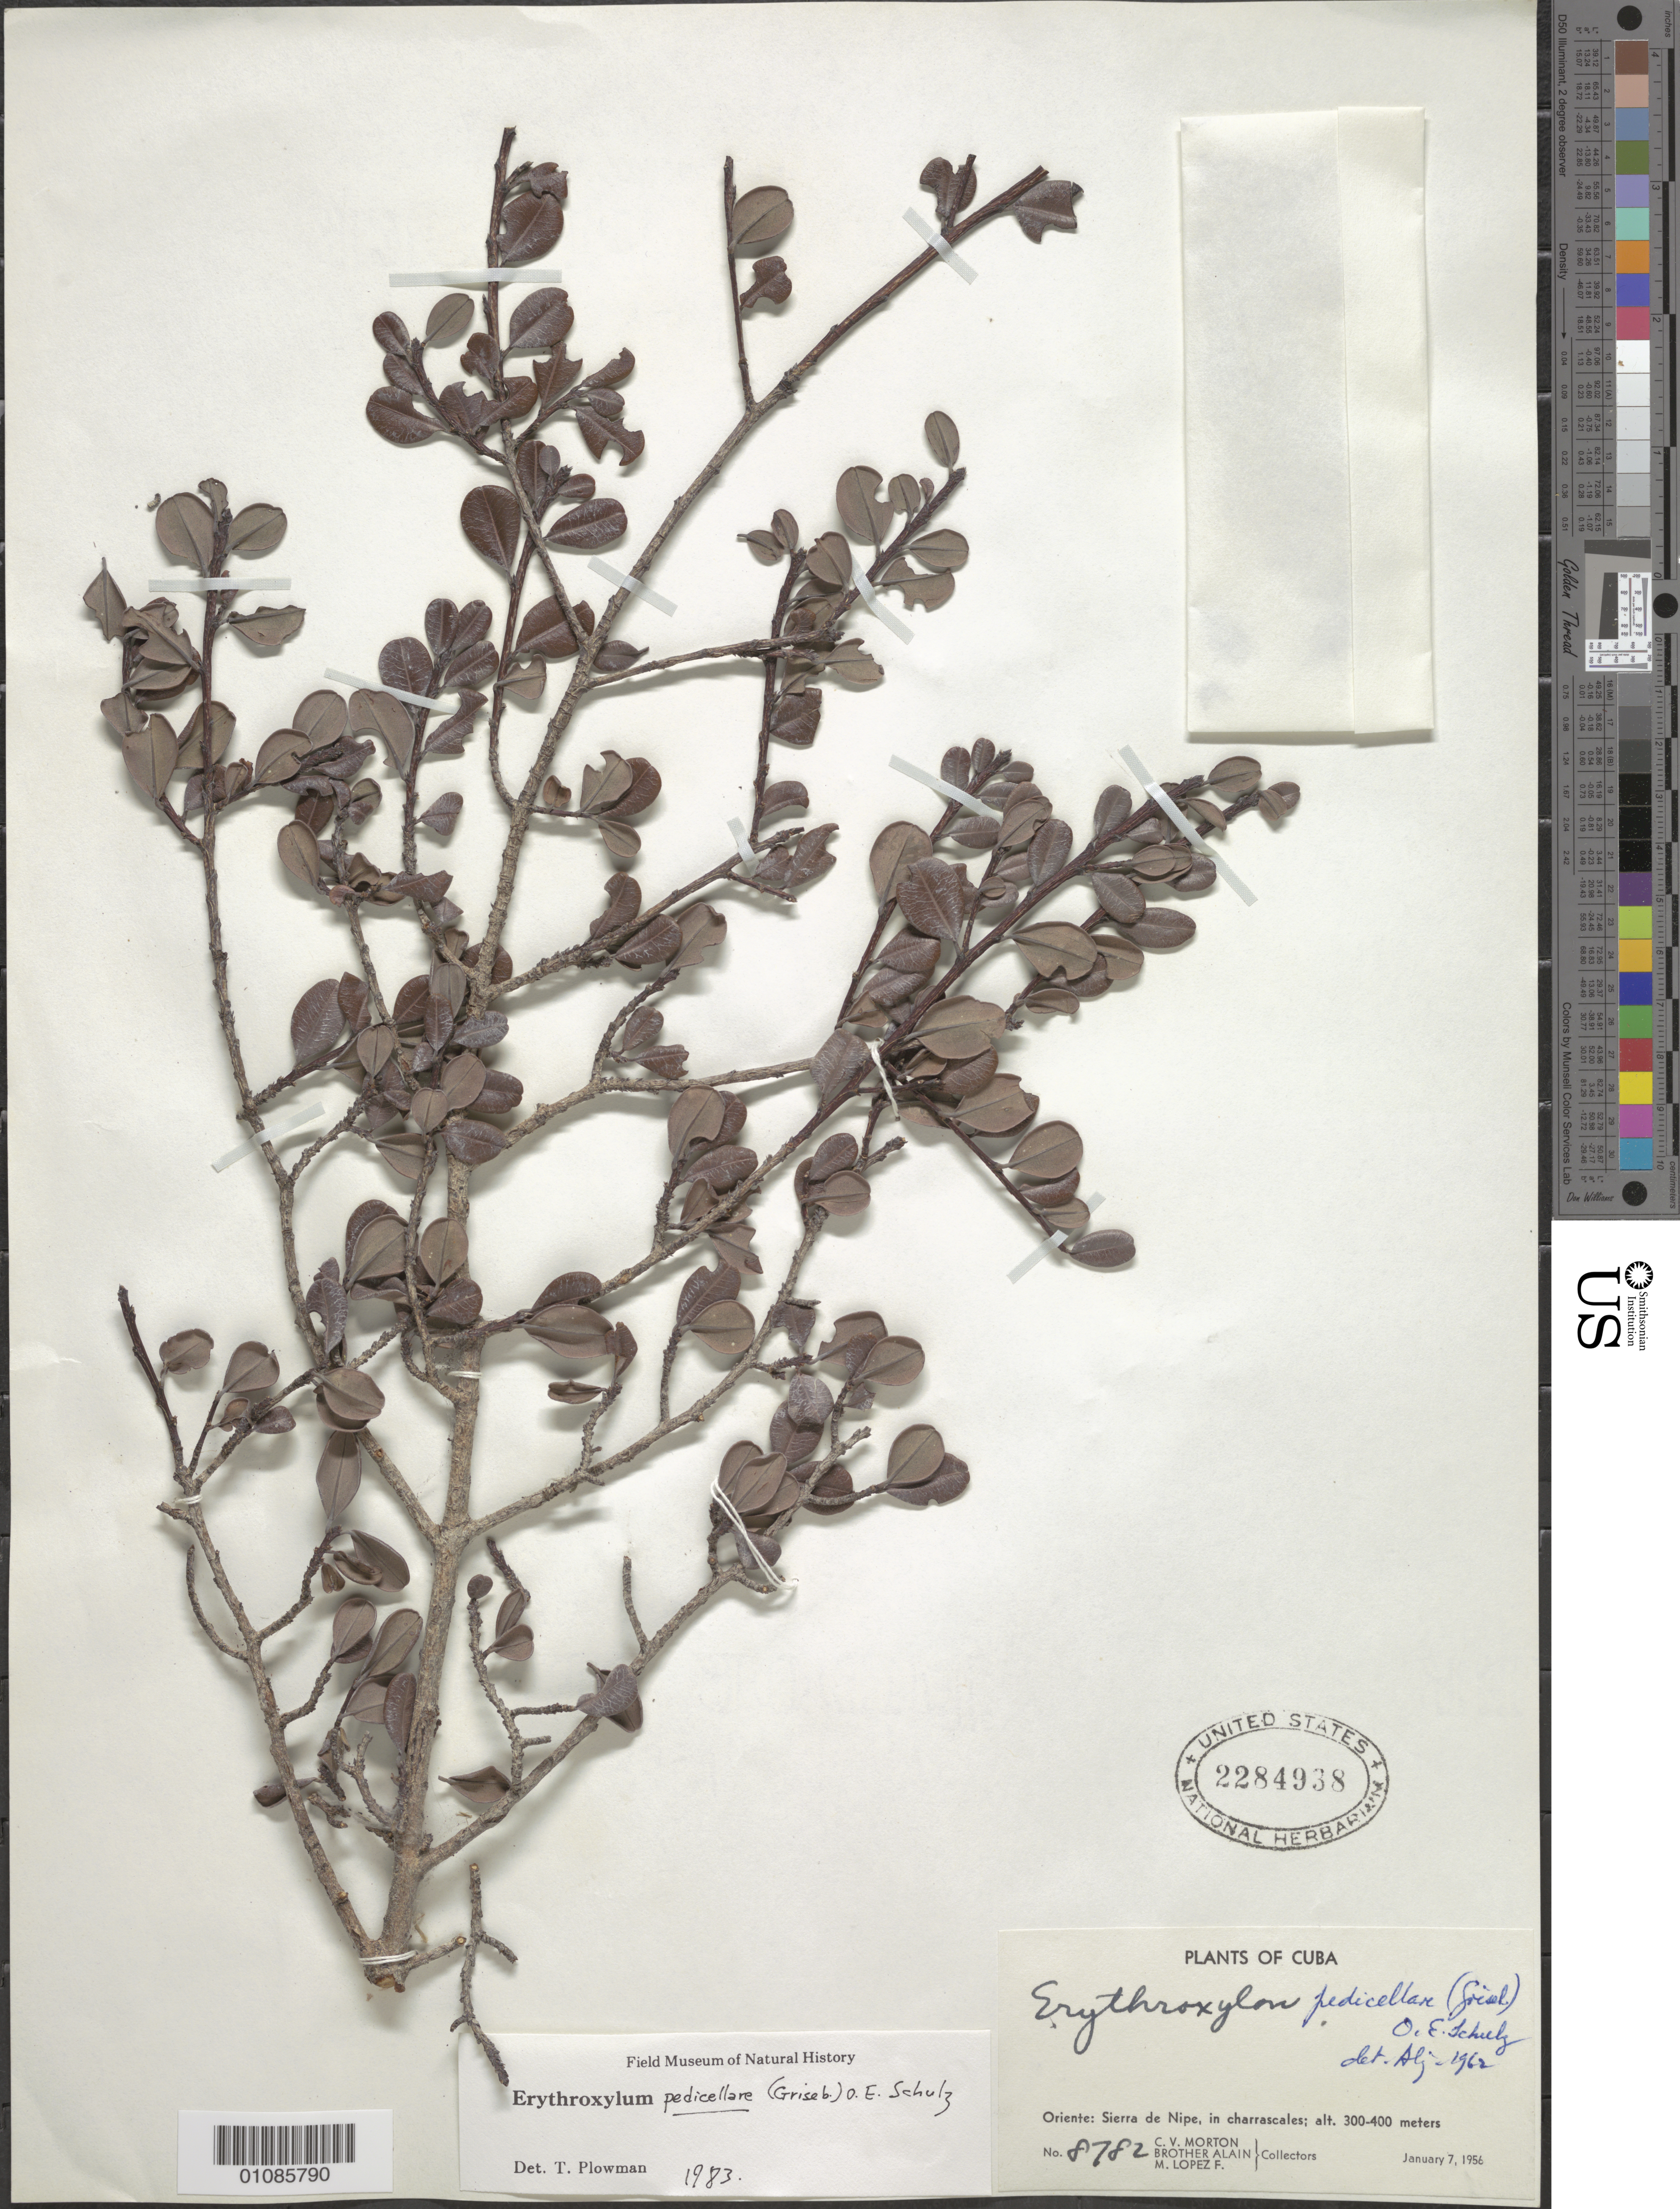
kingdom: Plantae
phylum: Tracheophyta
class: Magnoliopsida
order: Malpighiales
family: Erythroxylaceae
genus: Erythroxylum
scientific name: Erythroxylum pedicellare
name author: (Griseb.) O.E. Schulz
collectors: C. V. Morton, A. H. Liogier & M. López Figueiras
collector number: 8782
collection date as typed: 07 Jan 1956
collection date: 1956-01-07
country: Cuba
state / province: Holguín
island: Cuba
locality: Sierra de nipe, in charrascales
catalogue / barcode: US 2284938